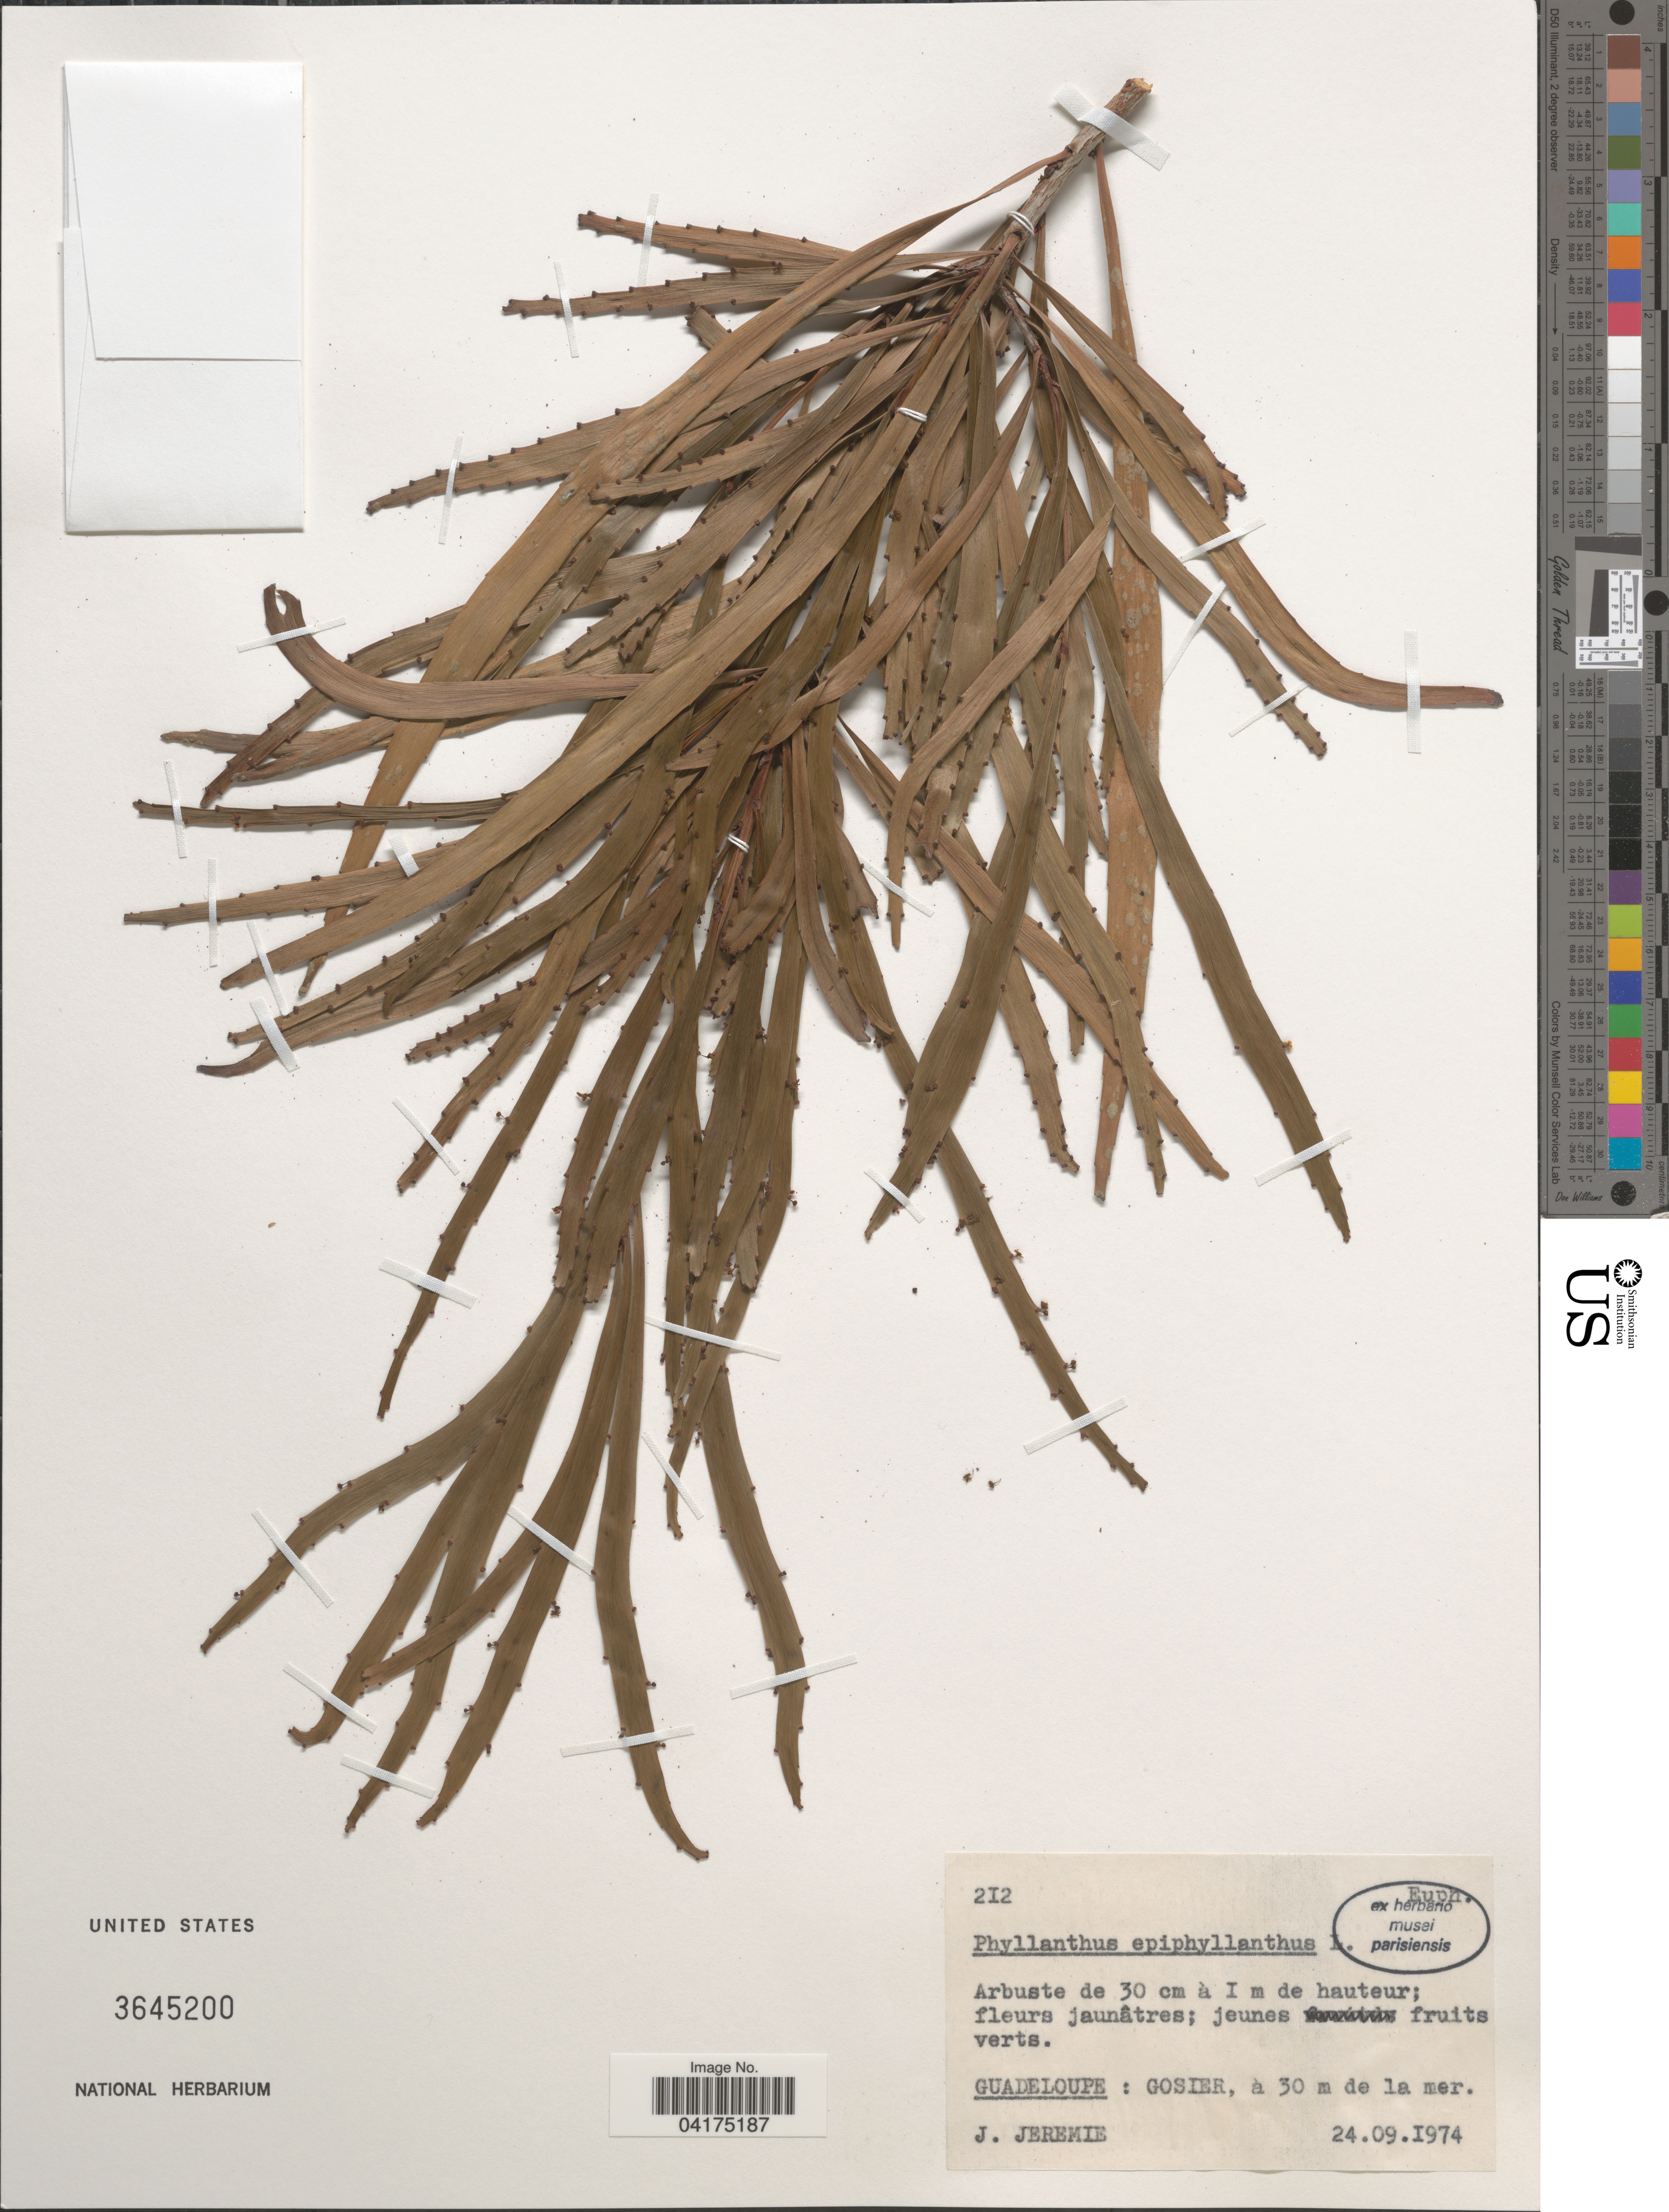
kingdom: Plantae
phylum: Tracheophyta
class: Magnoliopsida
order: Malpighiales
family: Phyllanthaceae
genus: Phyllanthus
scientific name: Phyllanthus epiphyllanthus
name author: L.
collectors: J. Jérémie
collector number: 212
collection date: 1974-09-24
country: Guadeloupe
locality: Gosier, à 30 m de la mer.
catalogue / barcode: US 3645200